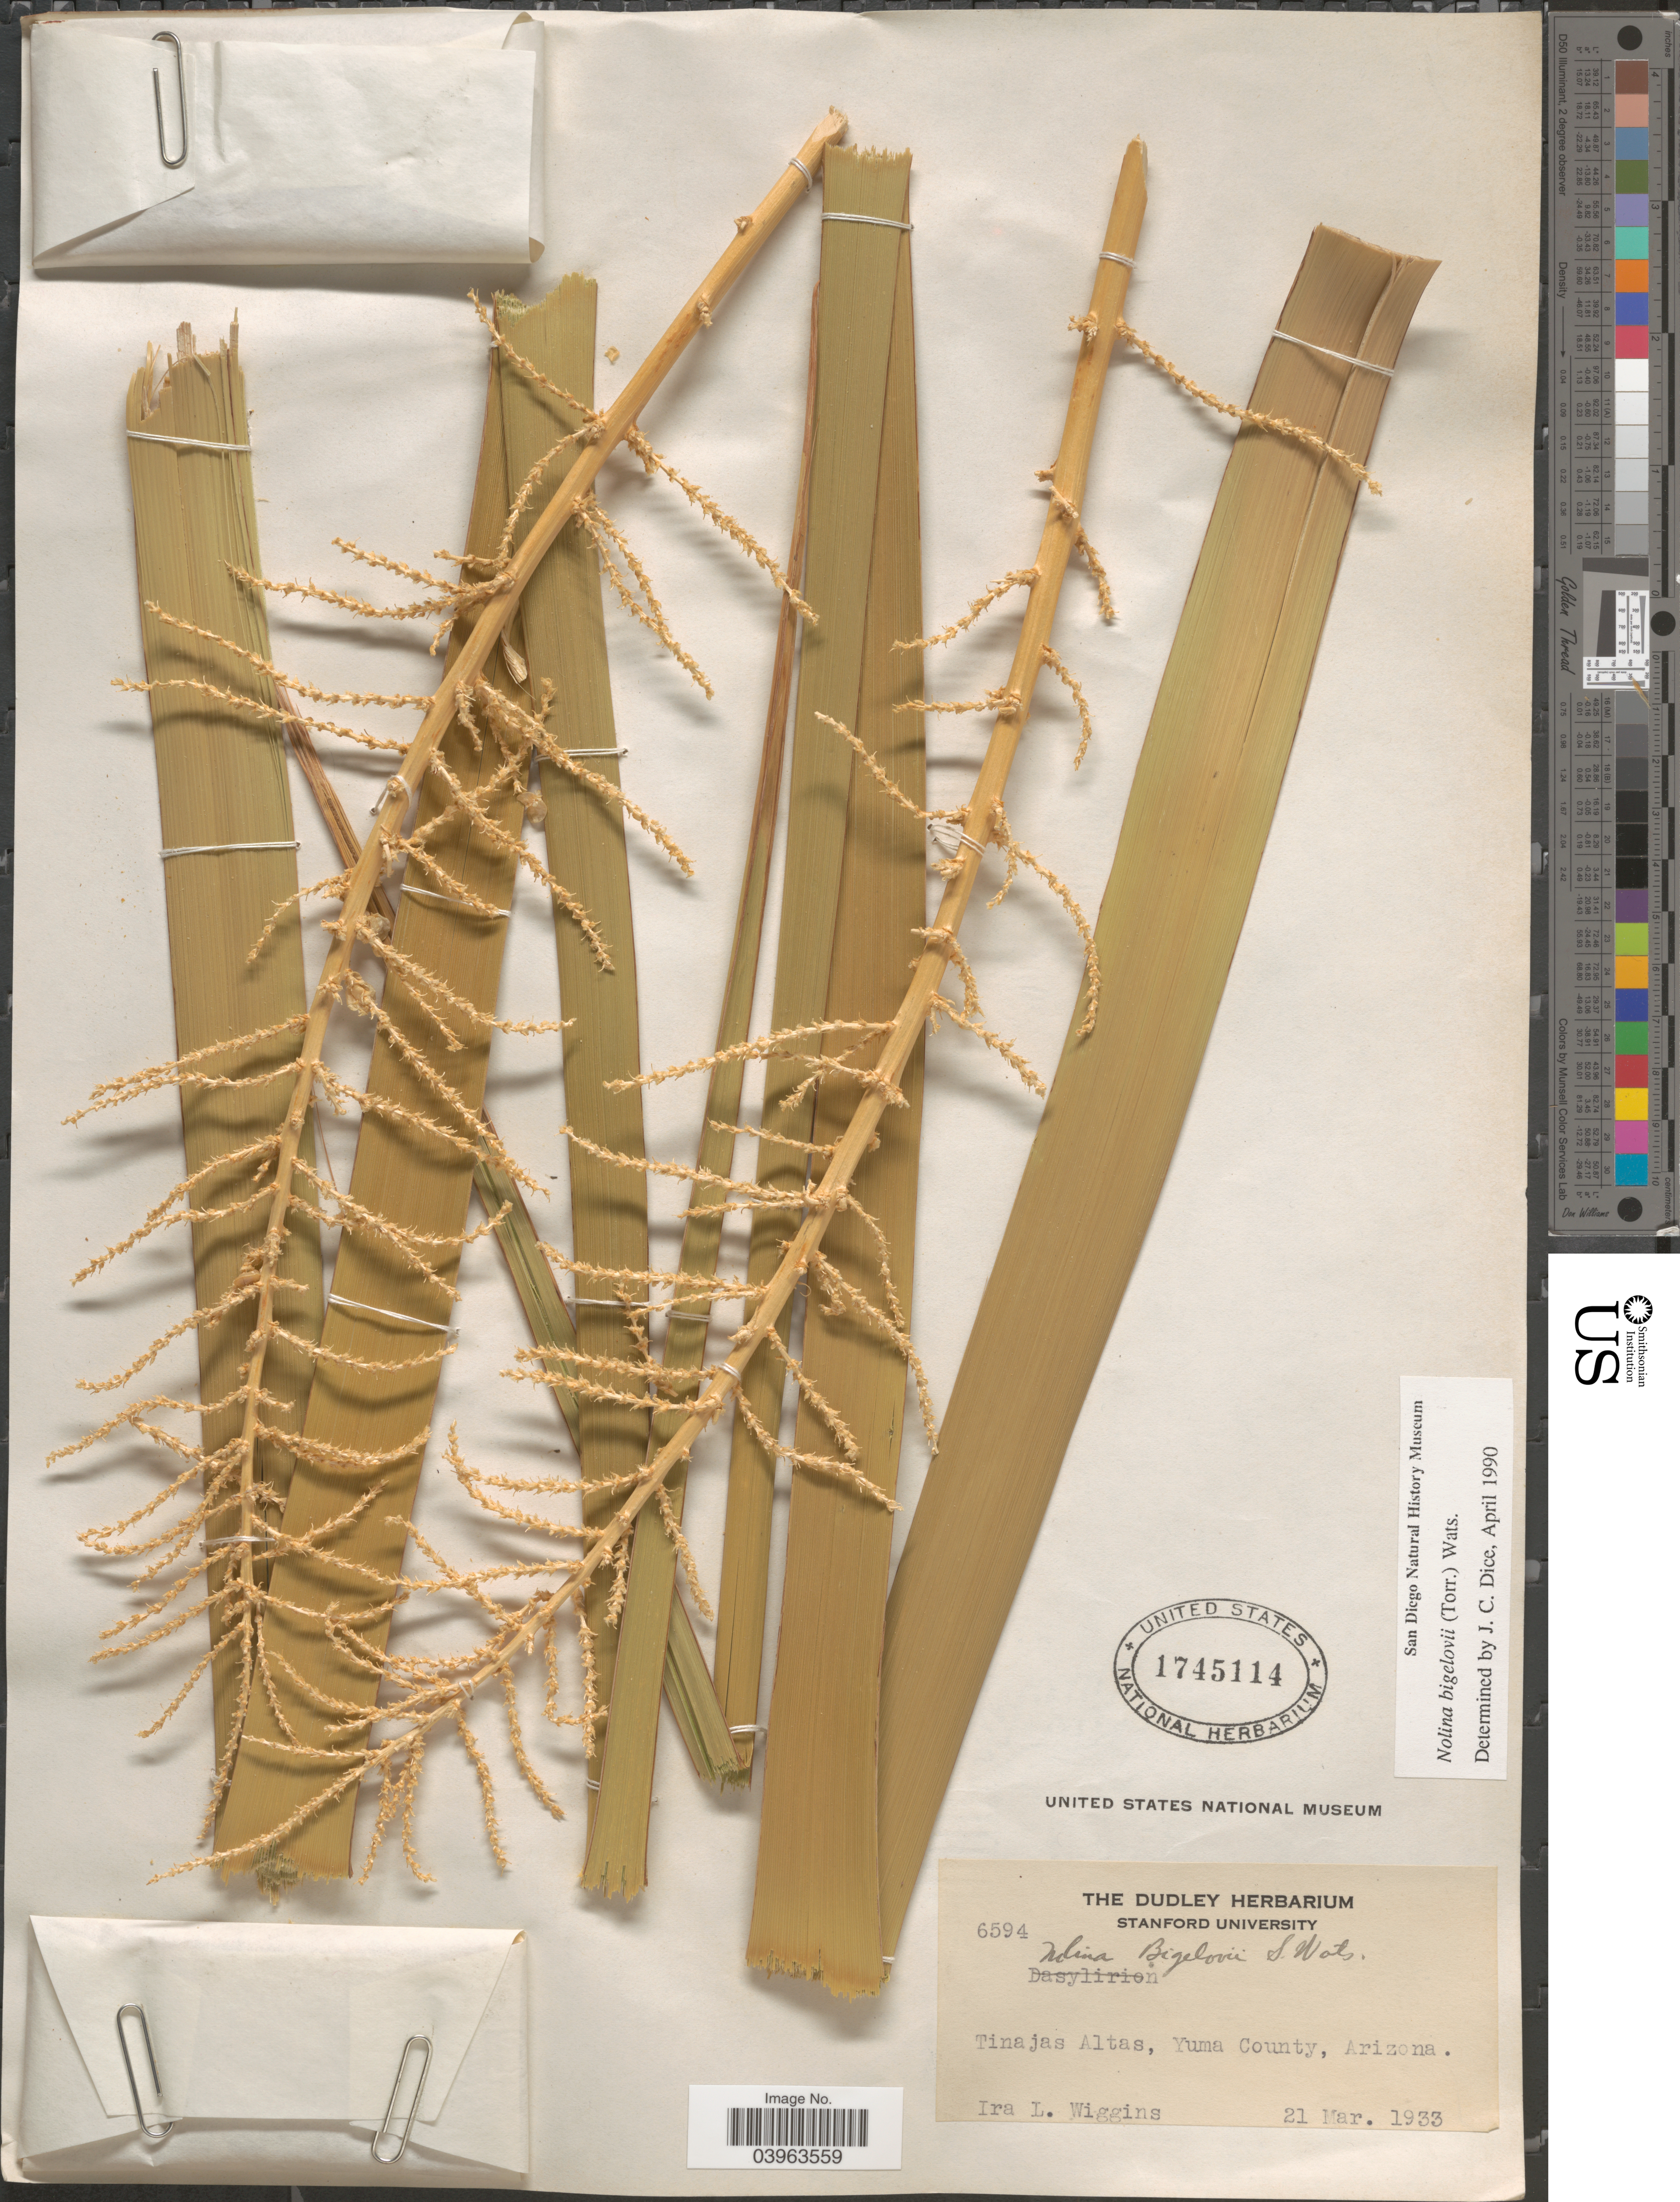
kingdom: Plantae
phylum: Tracheophyta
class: Liliopsida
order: Asparagales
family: Asparagaceae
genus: Nolina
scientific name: Nolina bigelovii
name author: (Torr.) S. Watson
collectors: I. L. Wiggins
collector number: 6594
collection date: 1933-03-21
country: United States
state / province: Arizona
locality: Tinajas Altas, Yuma County.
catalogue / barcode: US 1745114